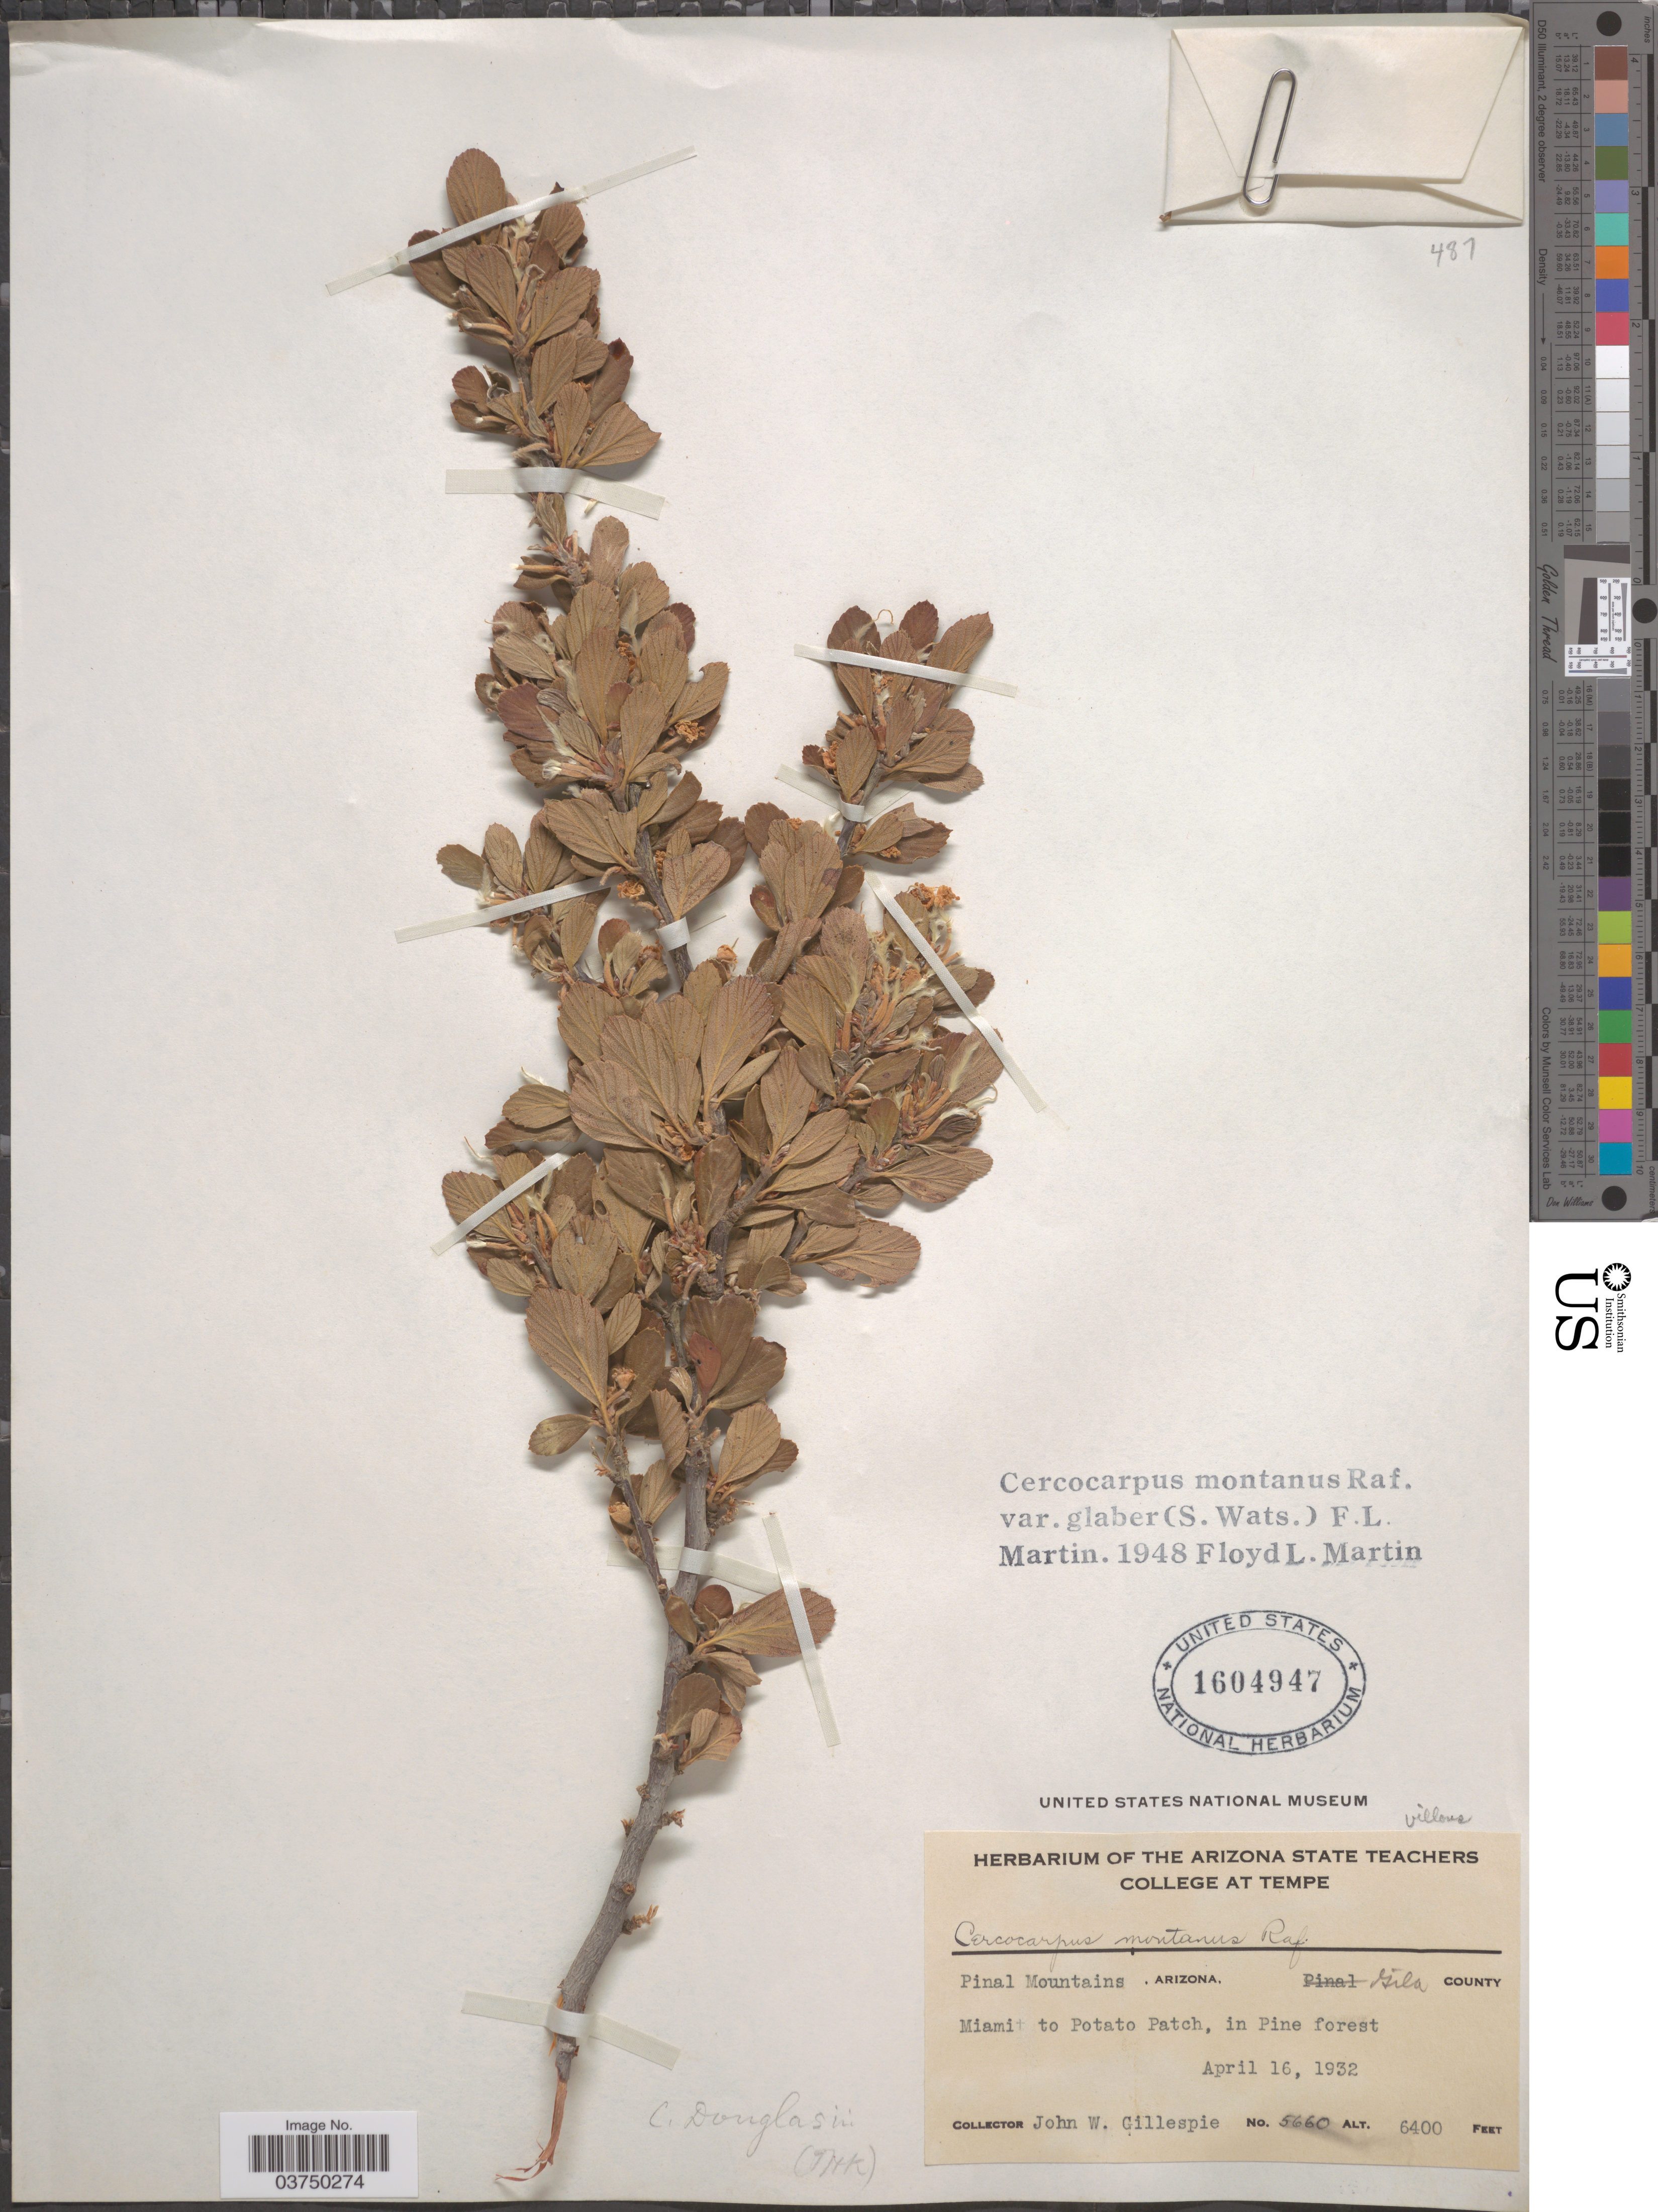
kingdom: Plantae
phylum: Tracheophyta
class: Magnoliopsida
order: Rosales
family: Rosaceae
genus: Cercocarpus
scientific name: Cercocarpus montanus var. glaber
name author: (S. Watson) F.L. Martin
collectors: J. W. Gillespie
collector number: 5660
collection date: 1932-04-16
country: United States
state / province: Arizona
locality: Pinal Mountains. Gila County. Miami to Potato Patch, in Pine forest.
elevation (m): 1951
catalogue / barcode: US 1604947